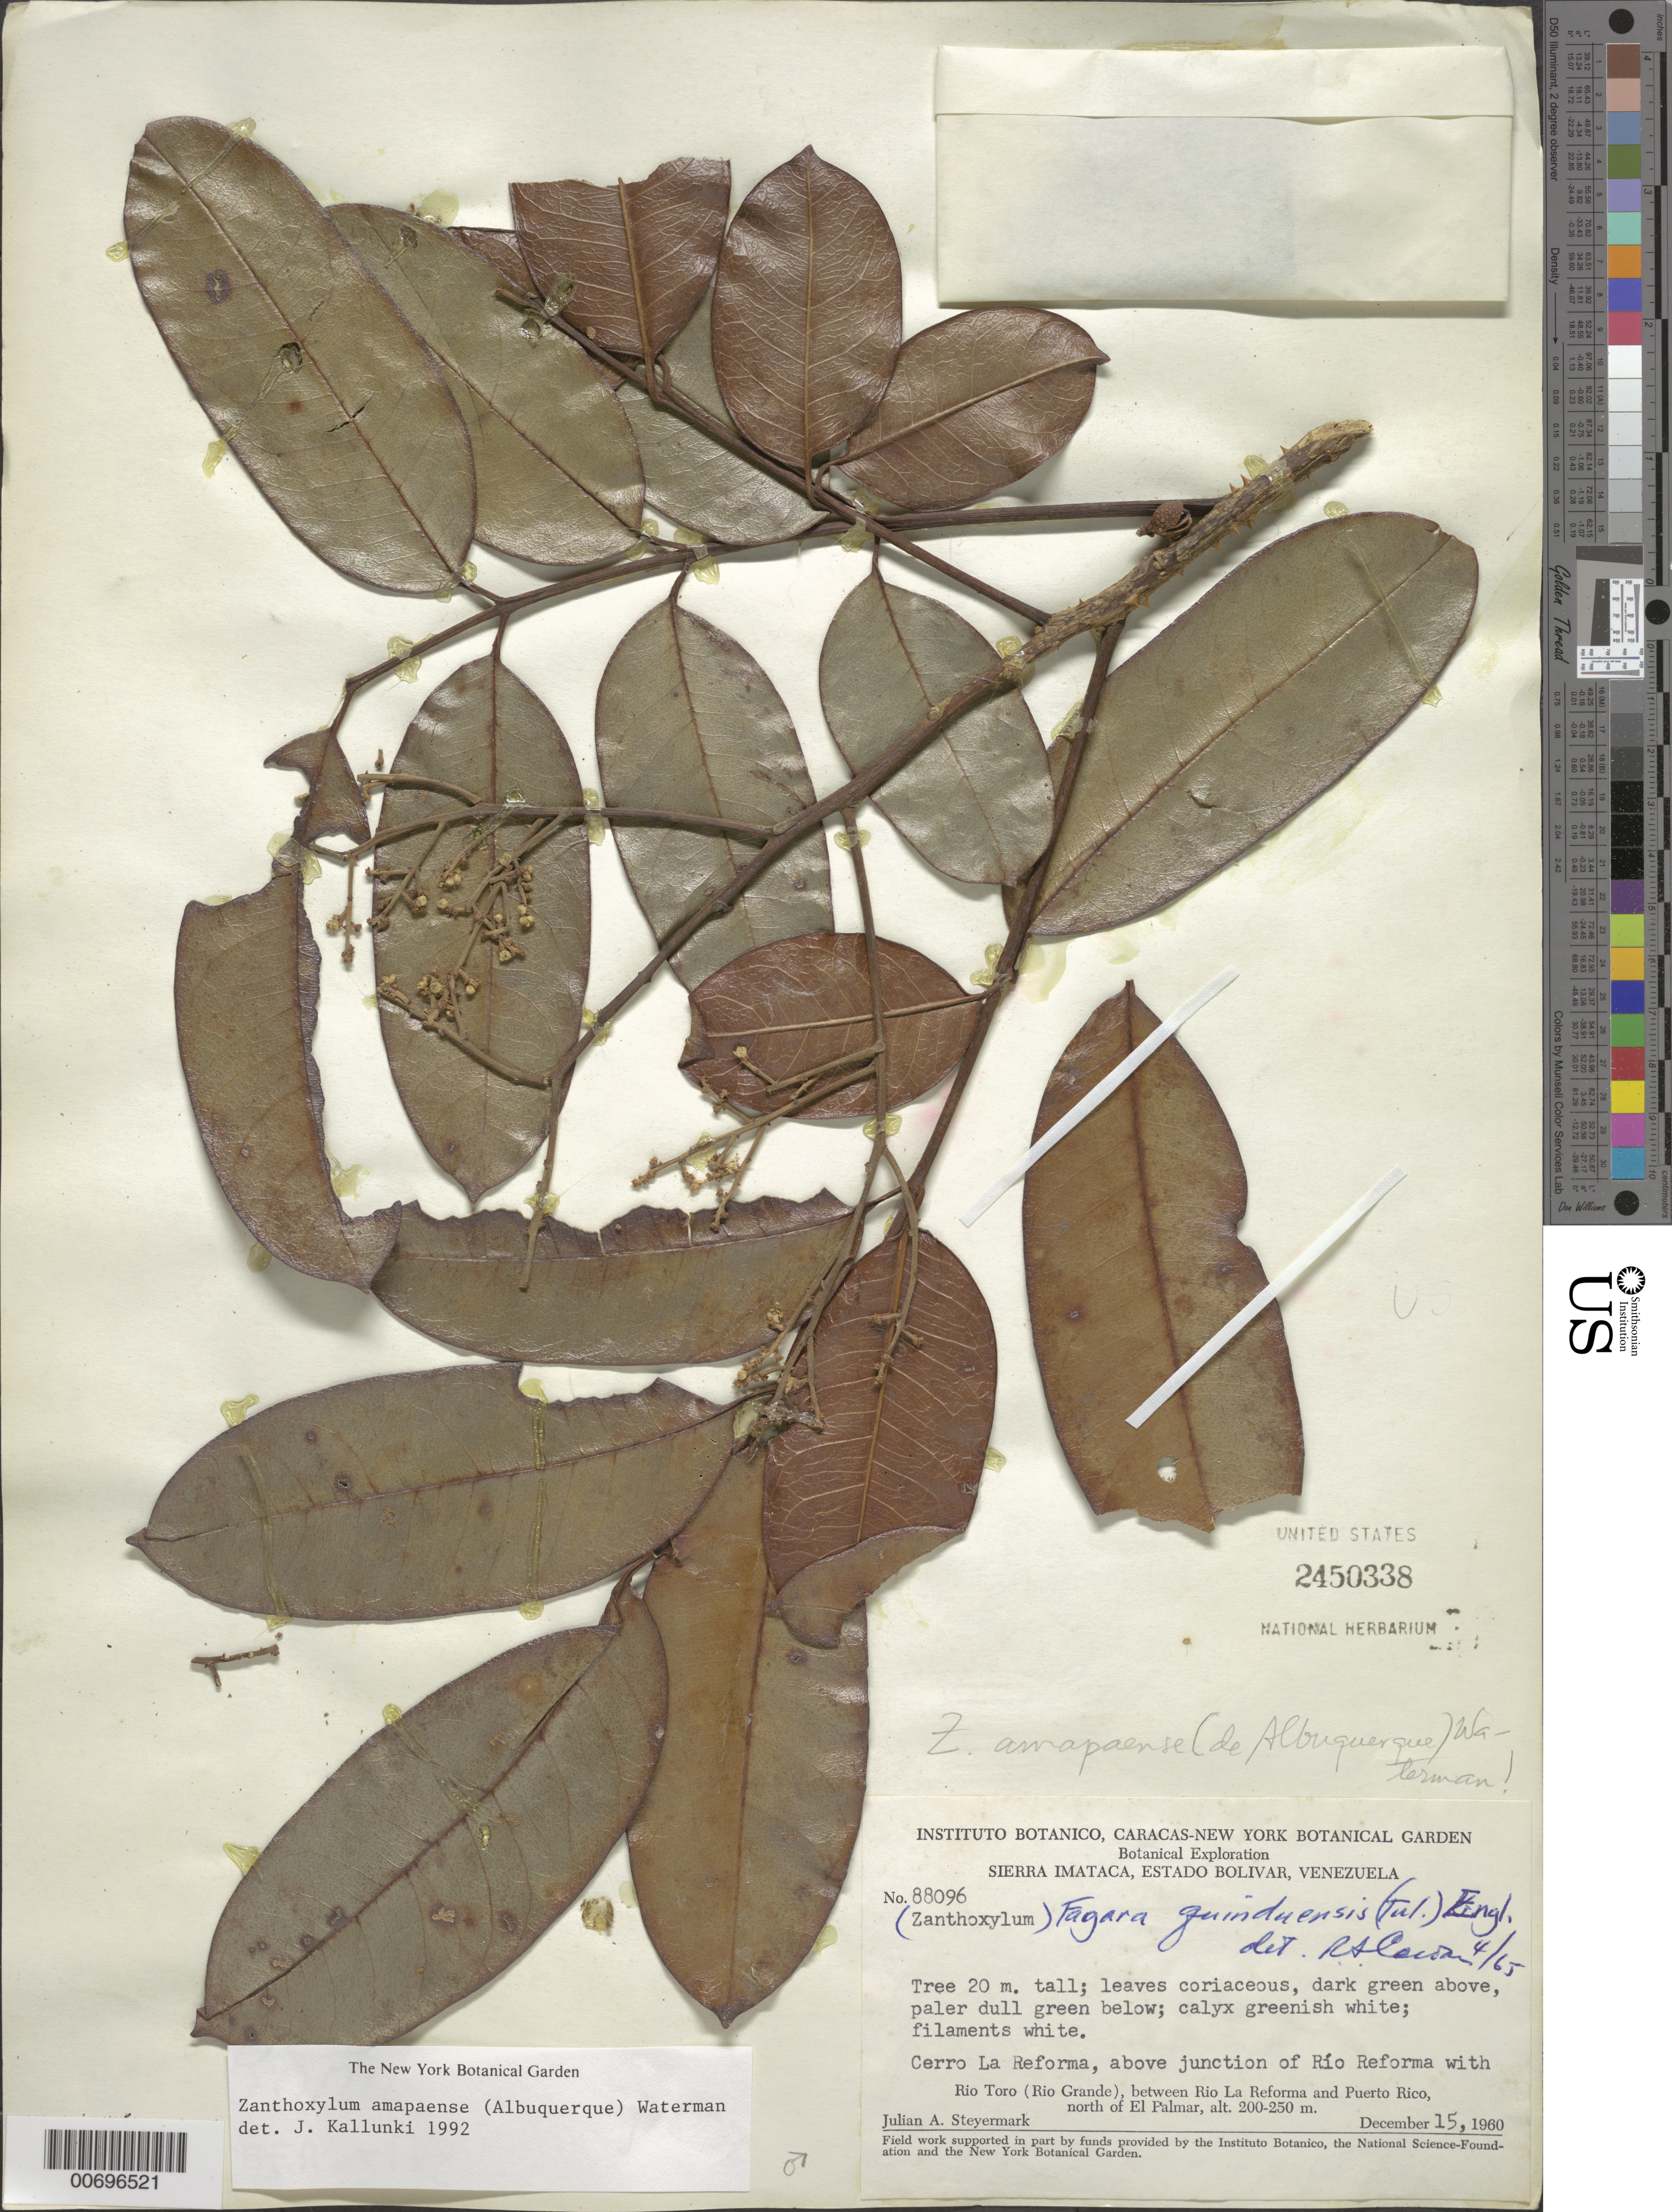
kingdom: Plantae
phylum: Tracheophyta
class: Magnoliopsida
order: Sapindales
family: Rutaceae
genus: Zanthoxylum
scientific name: Zanthoxylum amapaense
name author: (Albuq.) P.G. Waterman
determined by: Kallunki, Jacquelyn A.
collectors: J. Steyermark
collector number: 88096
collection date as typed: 15-Dec-60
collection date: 1960-12-15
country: Venezuela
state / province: Bolívar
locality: Sierra Imataca; Cerro La Reforma, above junction with Río Reforma with Río Toro (Río Grande), between Río La Reforma and Puerto Rico, N of El Palmar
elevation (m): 200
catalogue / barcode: US 2450338